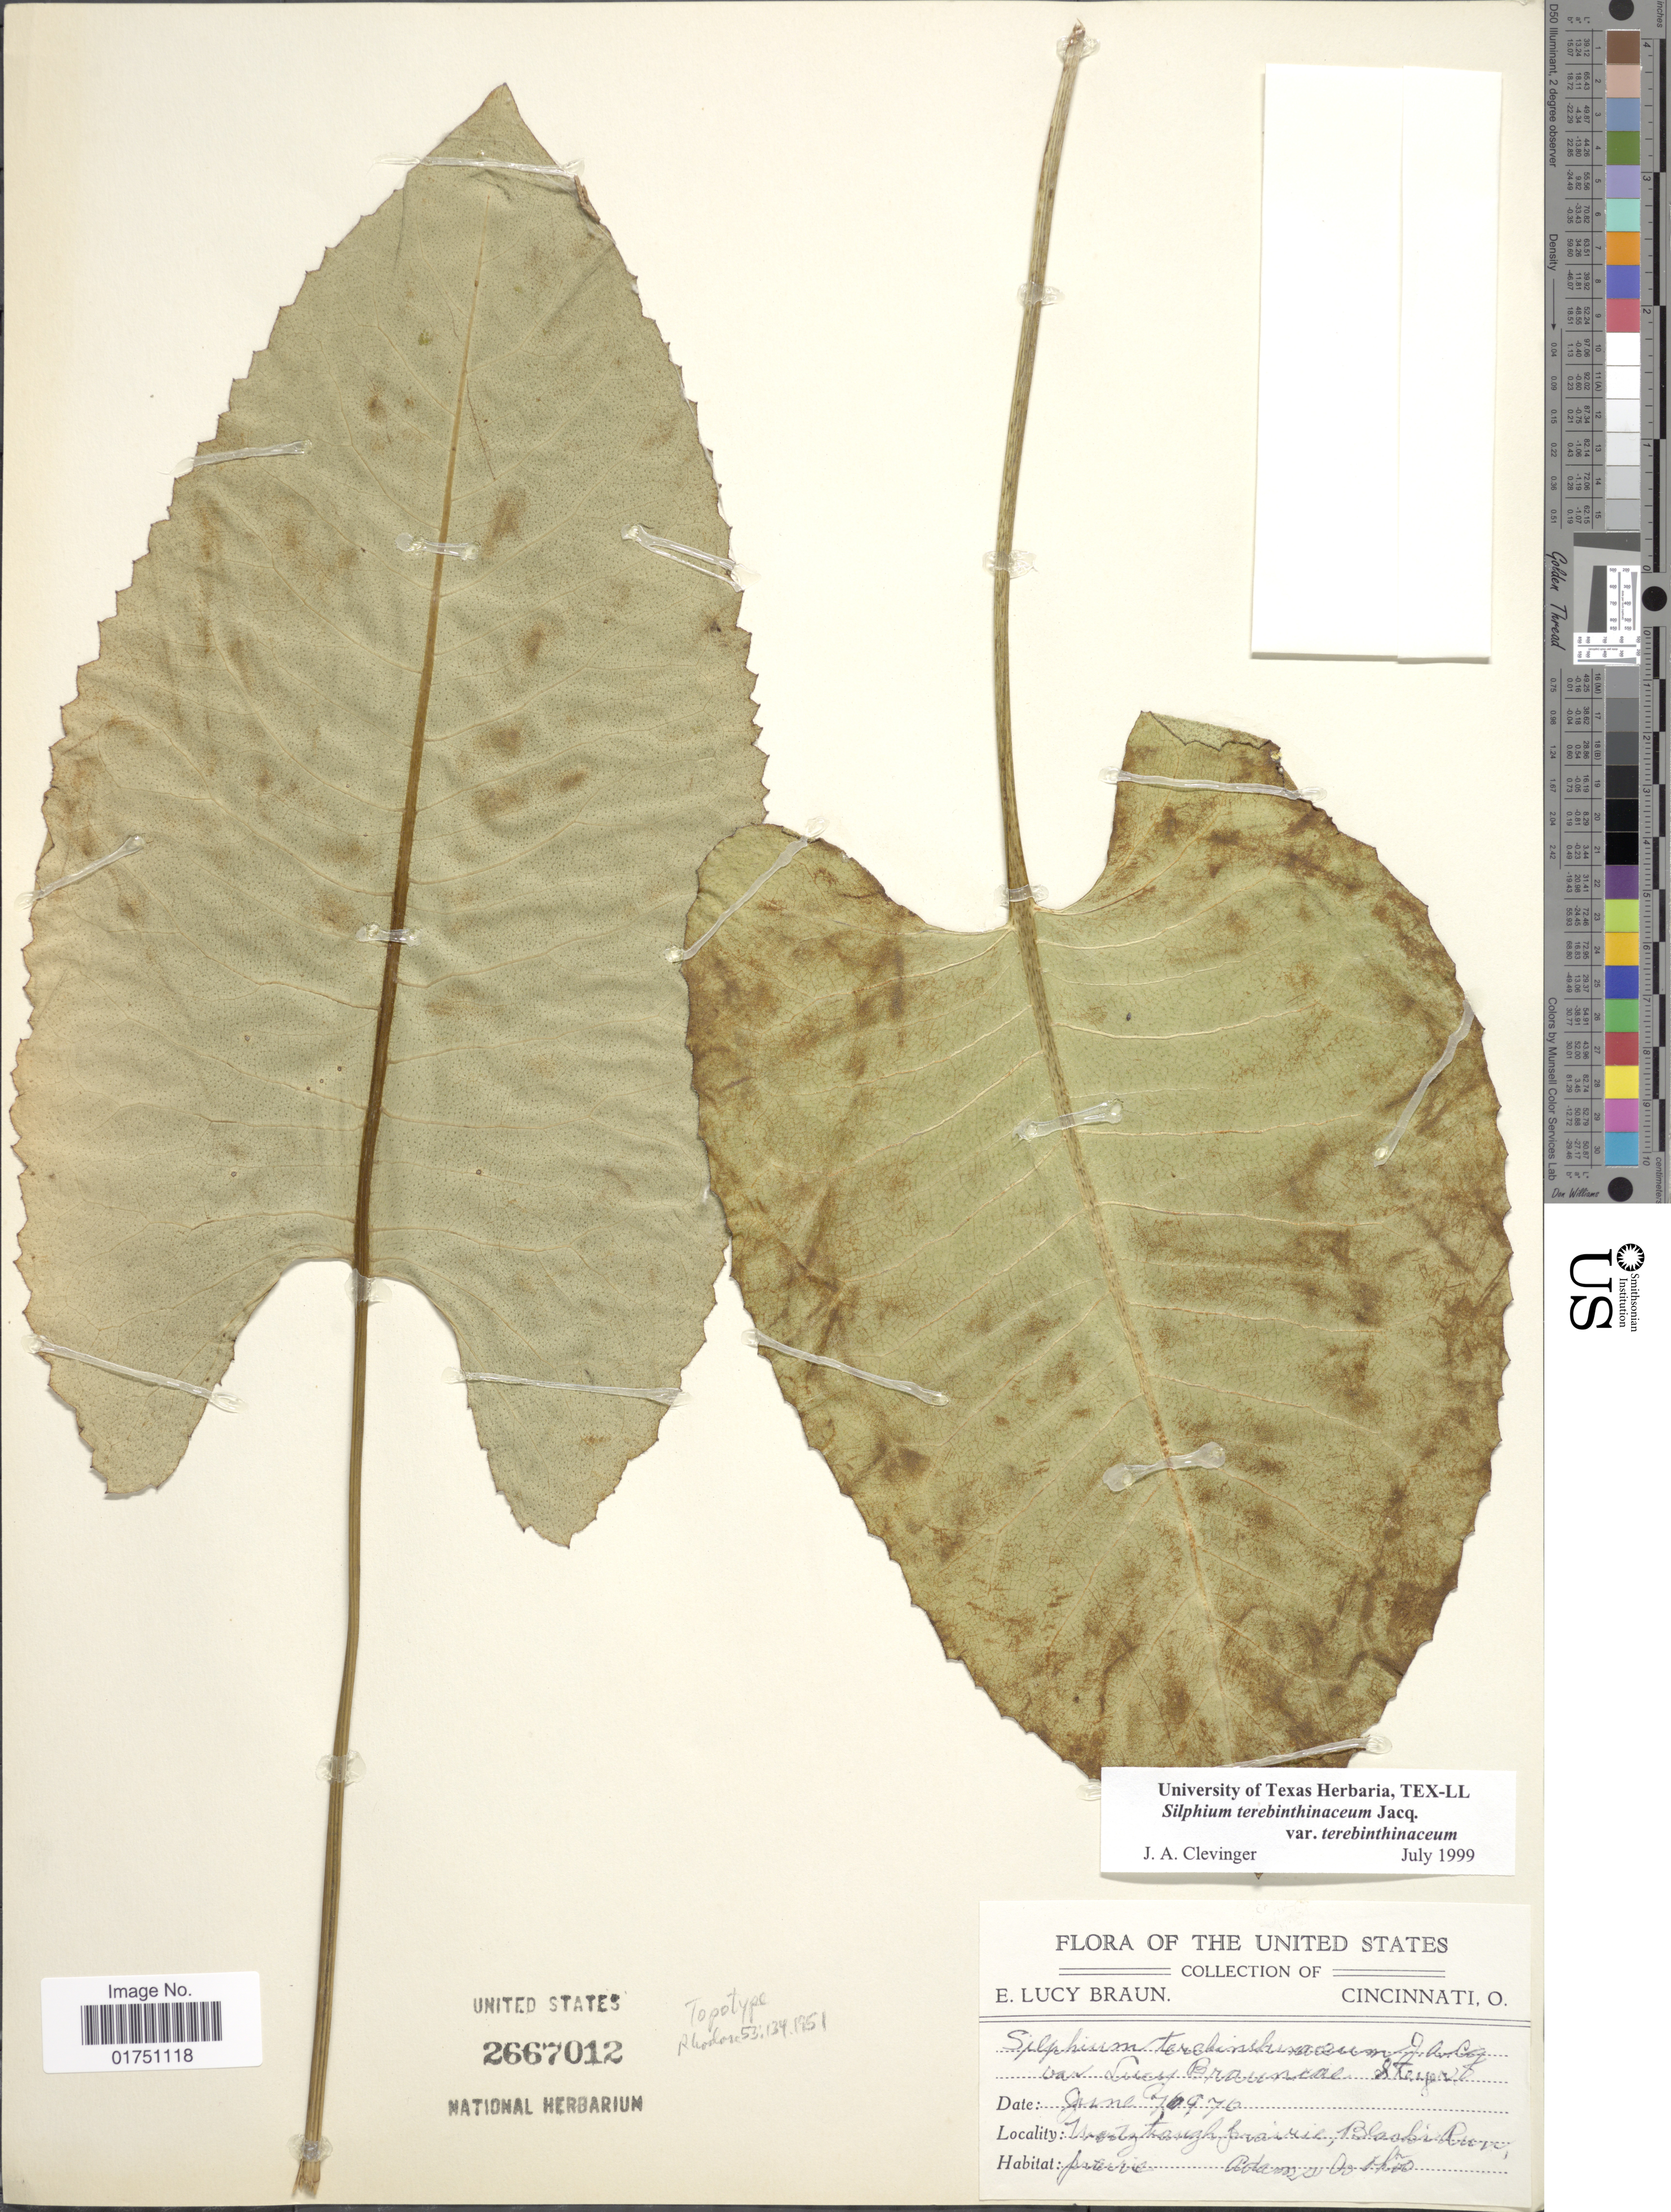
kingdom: Plantae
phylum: Tracheophyta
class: Magnoliopsida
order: Asterales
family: Asteraceae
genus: Silphium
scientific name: Silphium terebinthinaceum var. terebinthinaceum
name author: Jacq.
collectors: E. L. Braun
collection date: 1970-06-07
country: United States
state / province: Ohio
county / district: Adams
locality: Prairie, Black River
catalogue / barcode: US 2667012